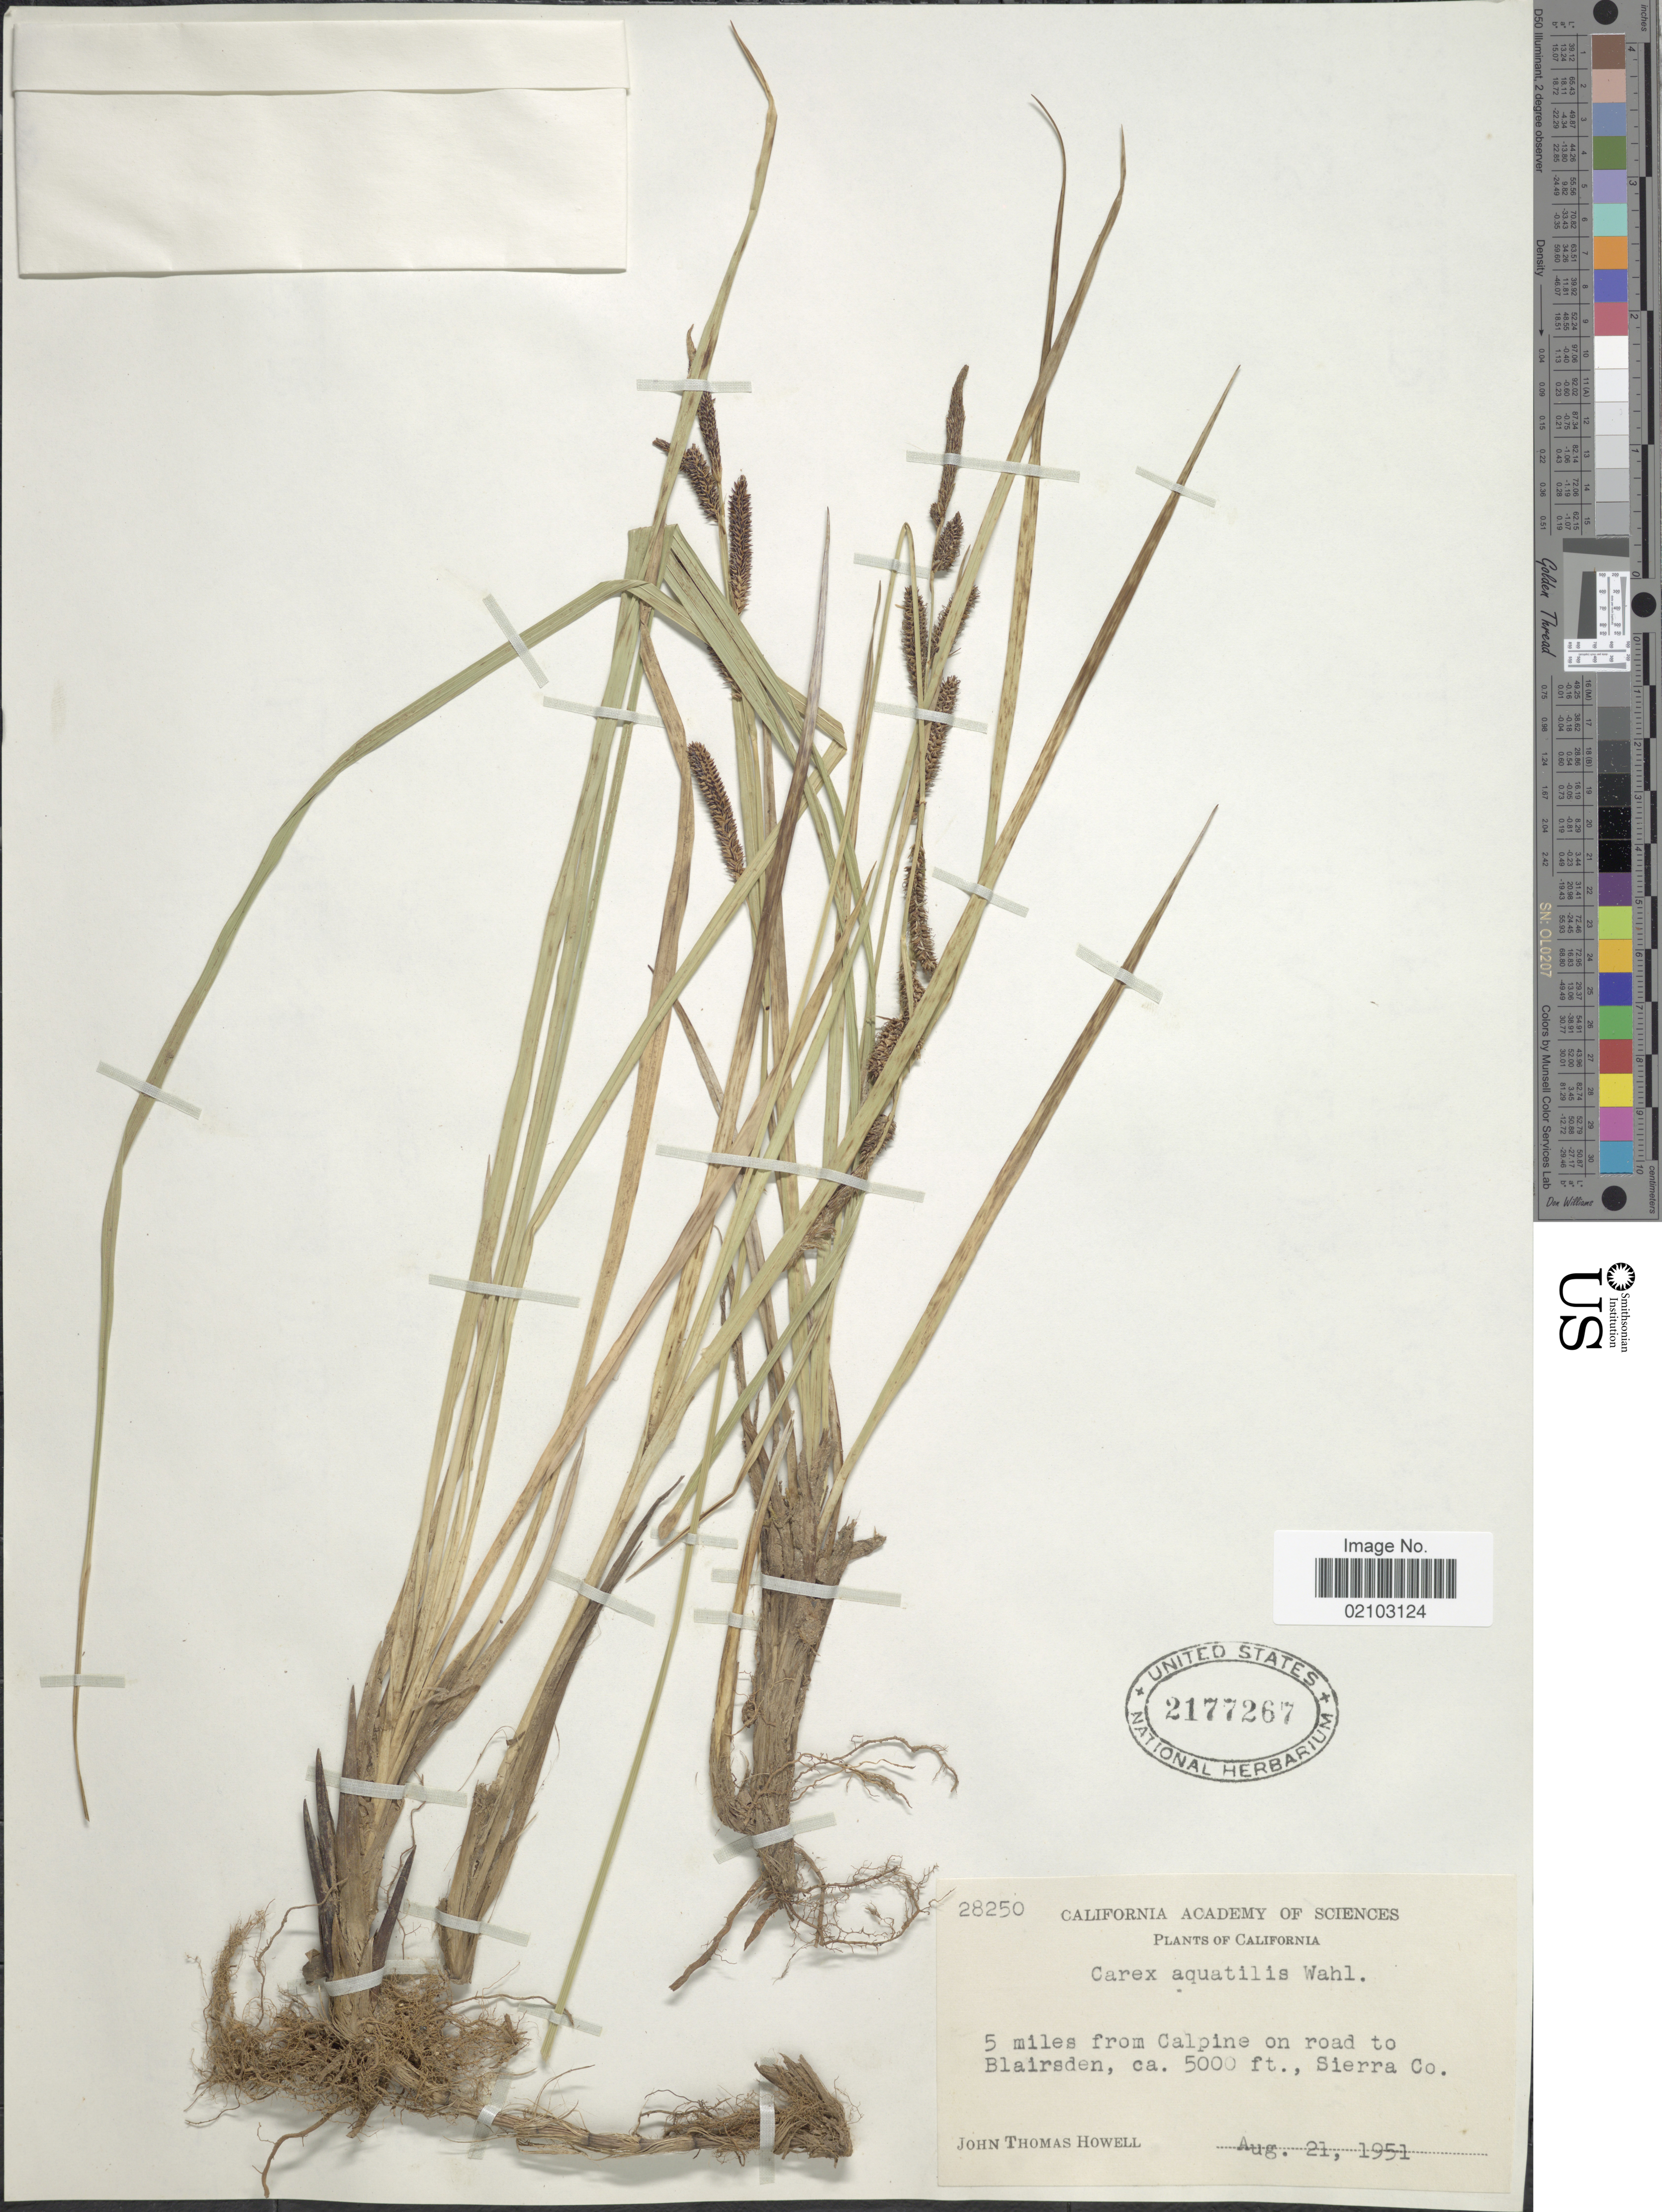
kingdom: Plantae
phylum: Tracheophyta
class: Liliopsida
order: Poales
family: Cyperaceae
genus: Carex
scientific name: Carex aquatilis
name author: Wahlenb.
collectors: J. T. Howell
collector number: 28250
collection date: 1951-08-21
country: United States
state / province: California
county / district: Sierra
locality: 5 miles from Calpine on road to Blairsden, Sierra Co.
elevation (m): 1524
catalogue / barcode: US 2177267